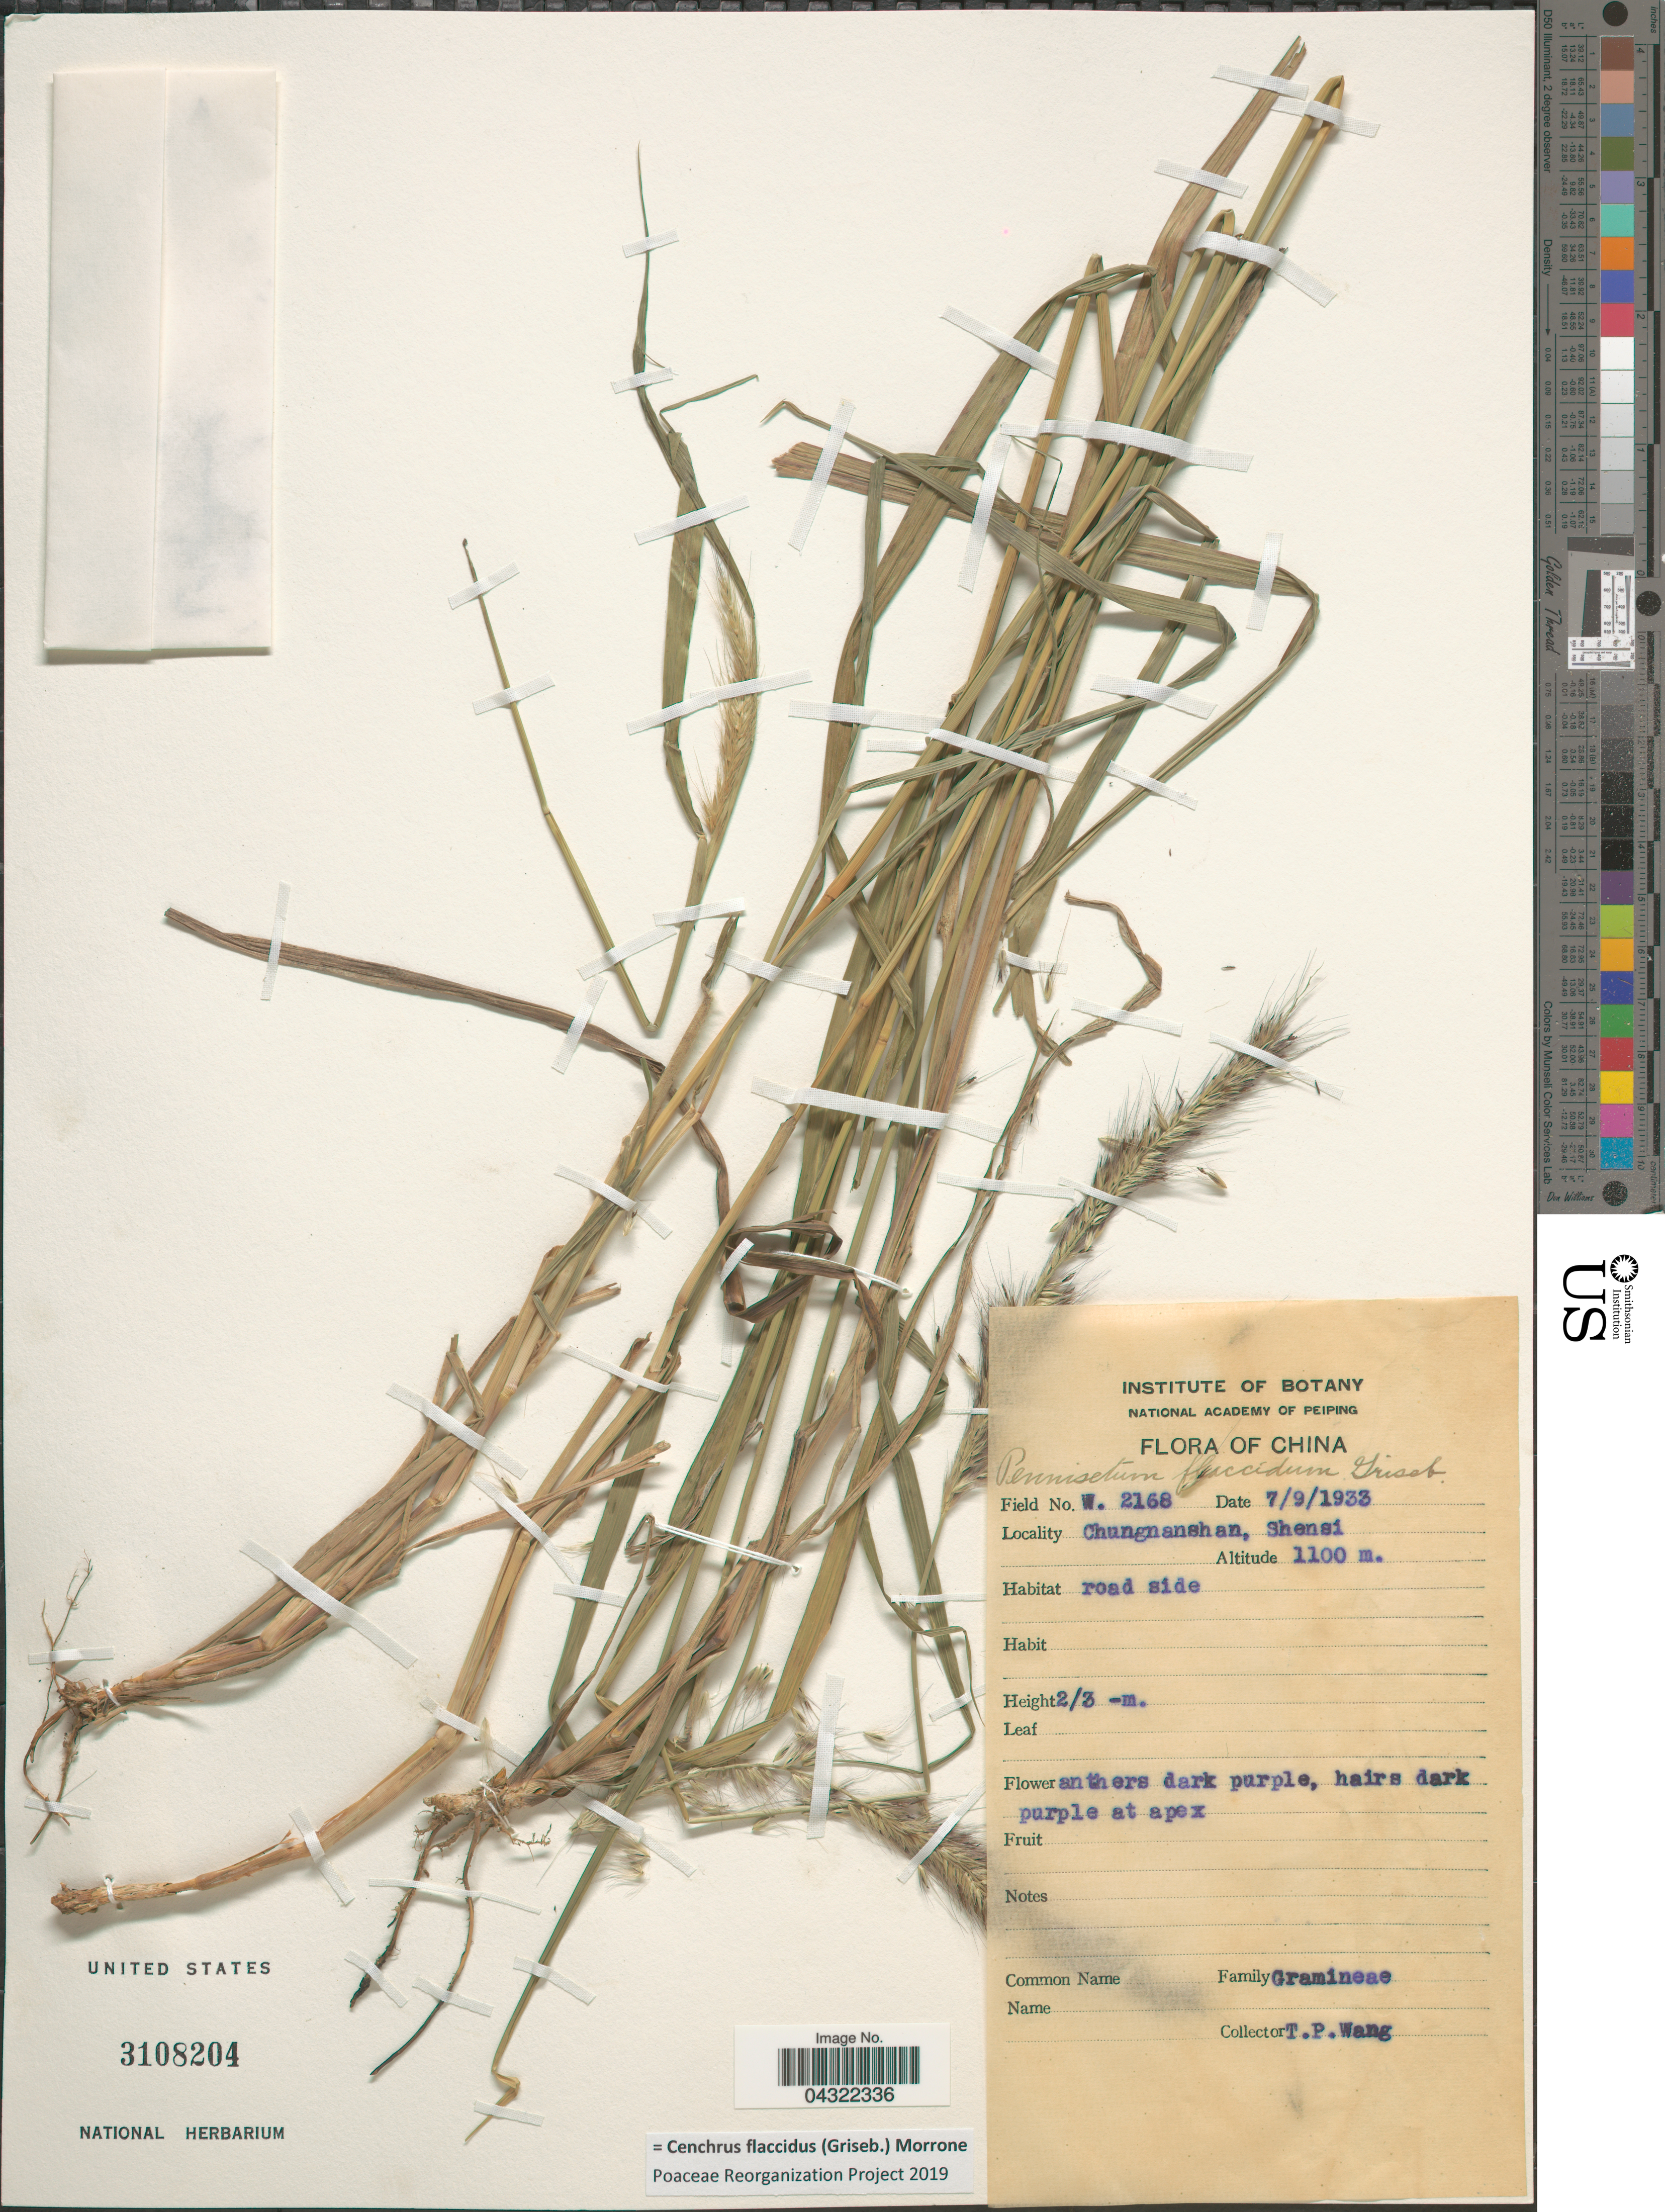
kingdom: Plantae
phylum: Tracheophyta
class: Liliopsida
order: Poales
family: Poaceae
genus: Cenchrus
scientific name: Cenchrus flaccidus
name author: (Griseb.) Morrone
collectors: T. Wang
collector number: W2168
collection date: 1933-09-07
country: China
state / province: Shaanxi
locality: Chungnanshan, Shensi.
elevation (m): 1100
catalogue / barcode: US 3108204